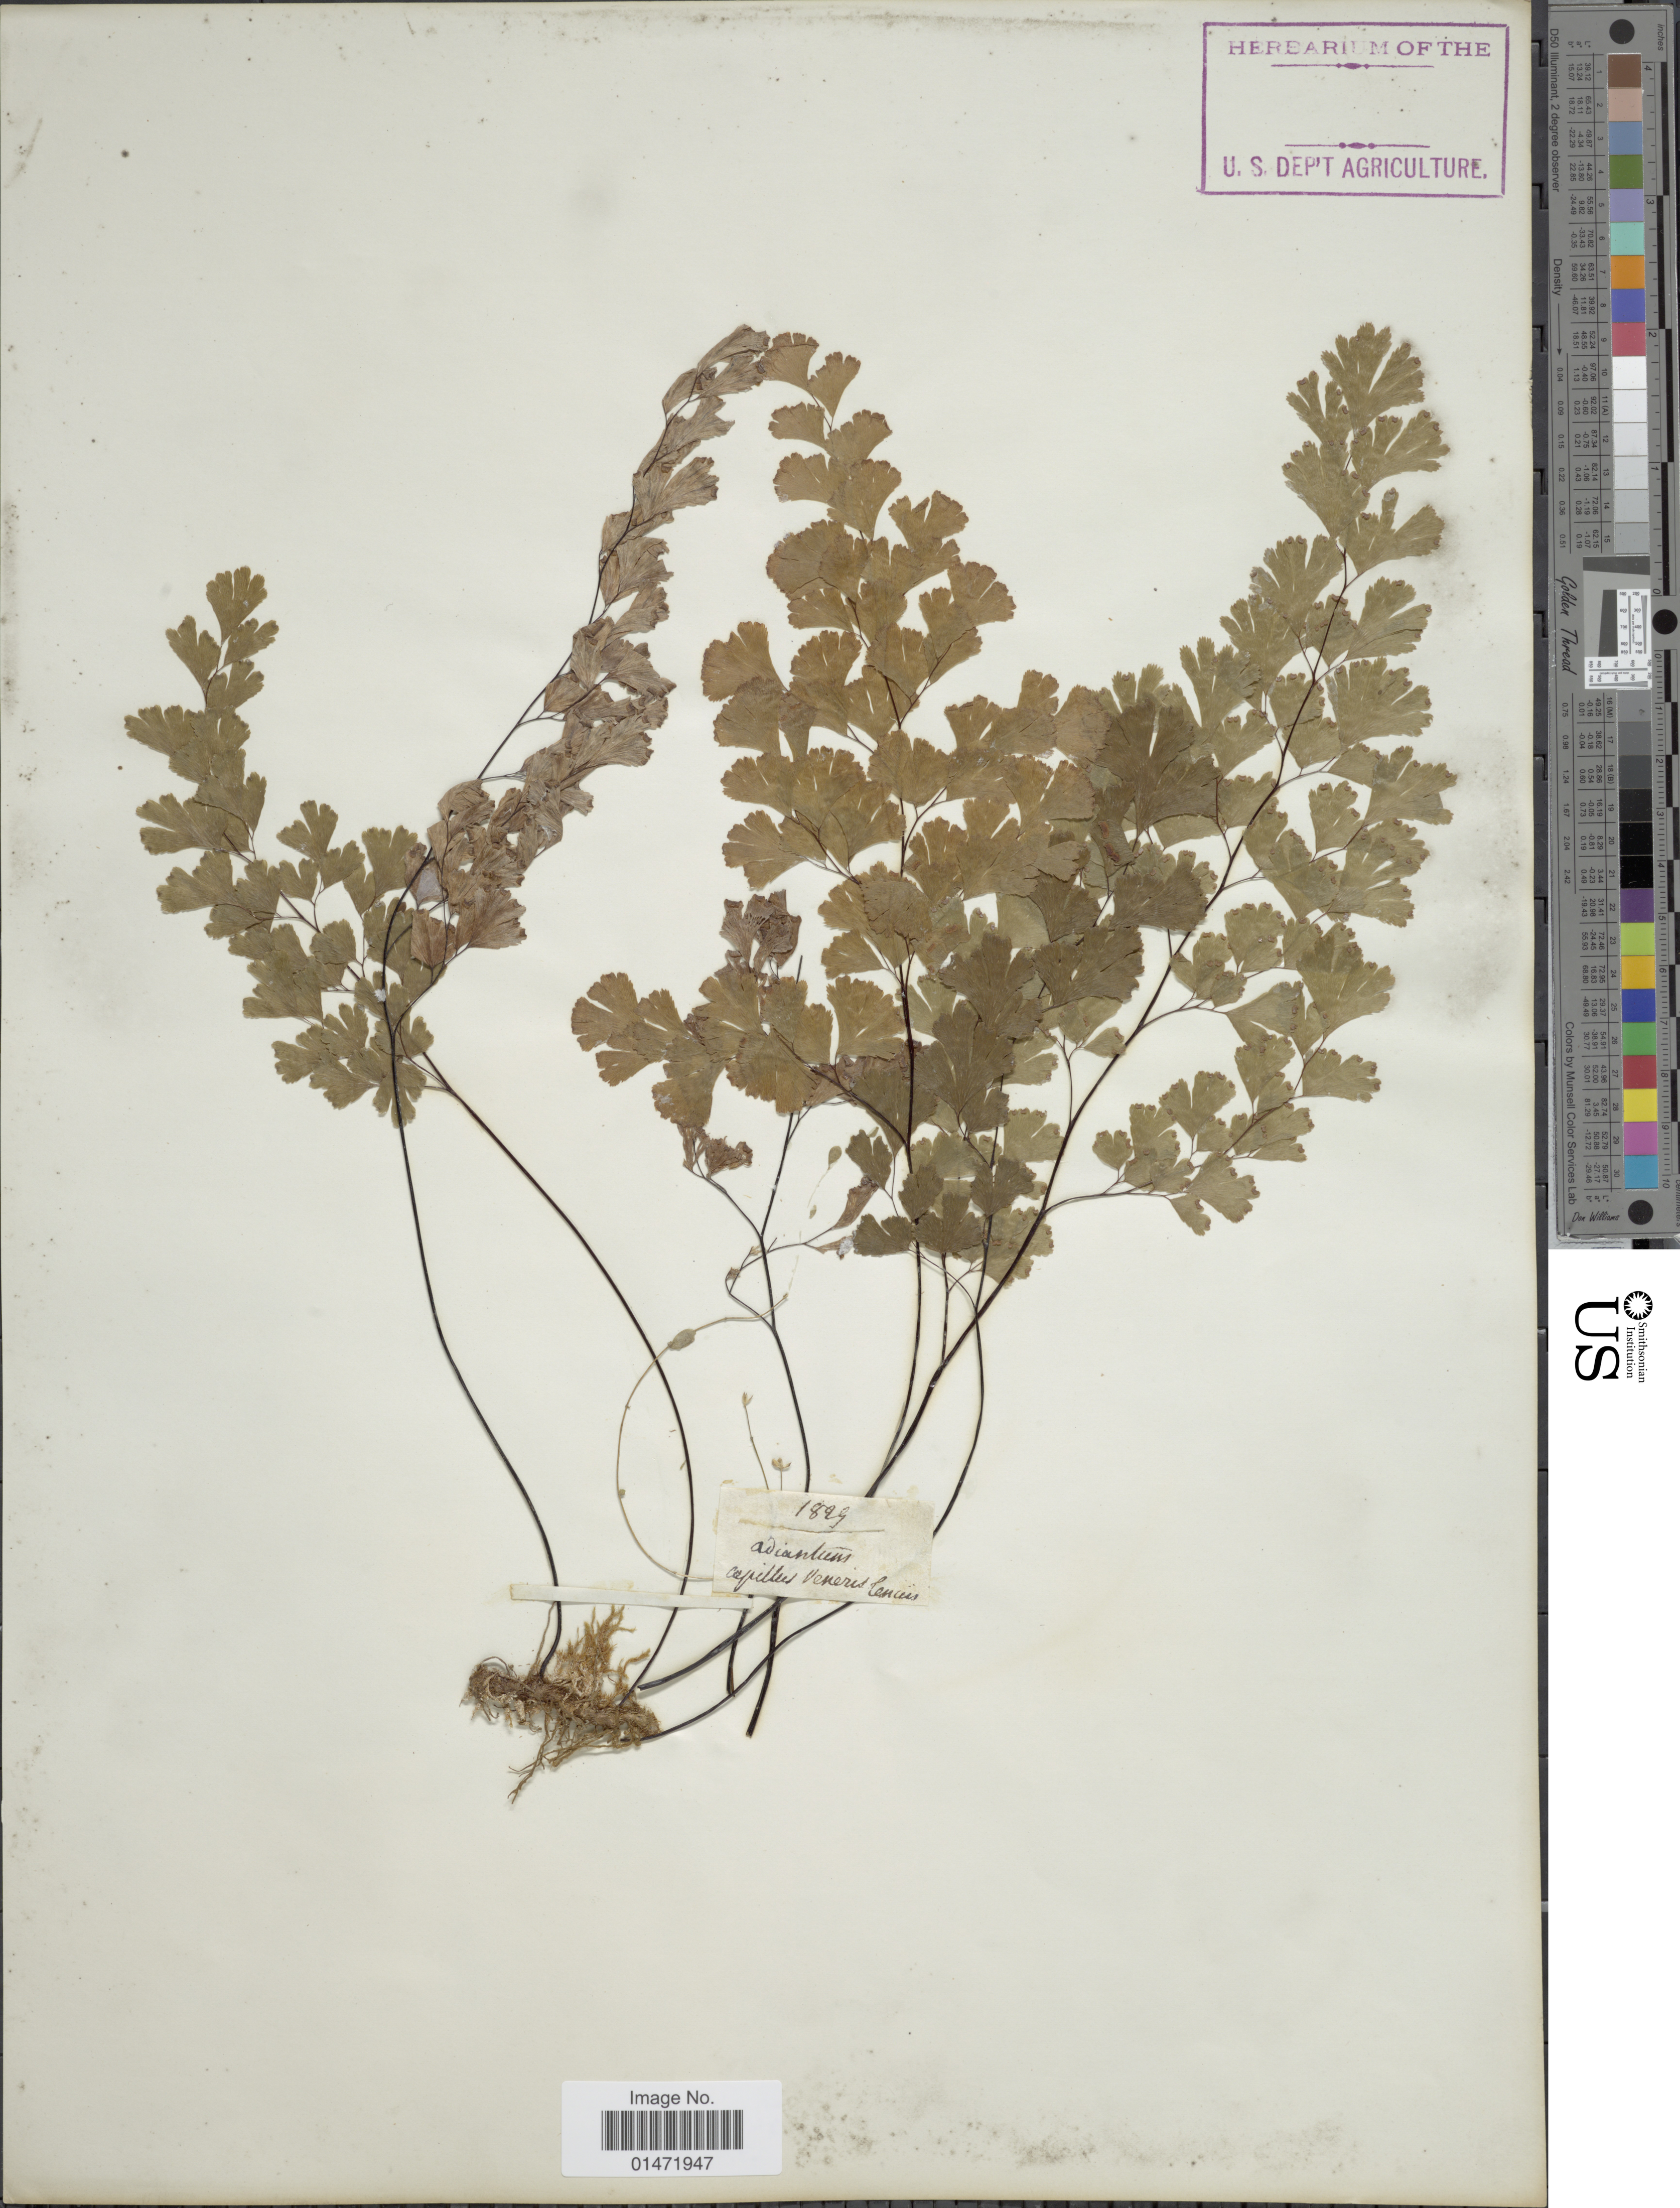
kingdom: Plantae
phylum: Tracheophyta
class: Polypodiopsida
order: Polypodiales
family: Pteridaceae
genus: Adiantum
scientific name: Adiantum capillus-veneris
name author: L.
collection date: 1829